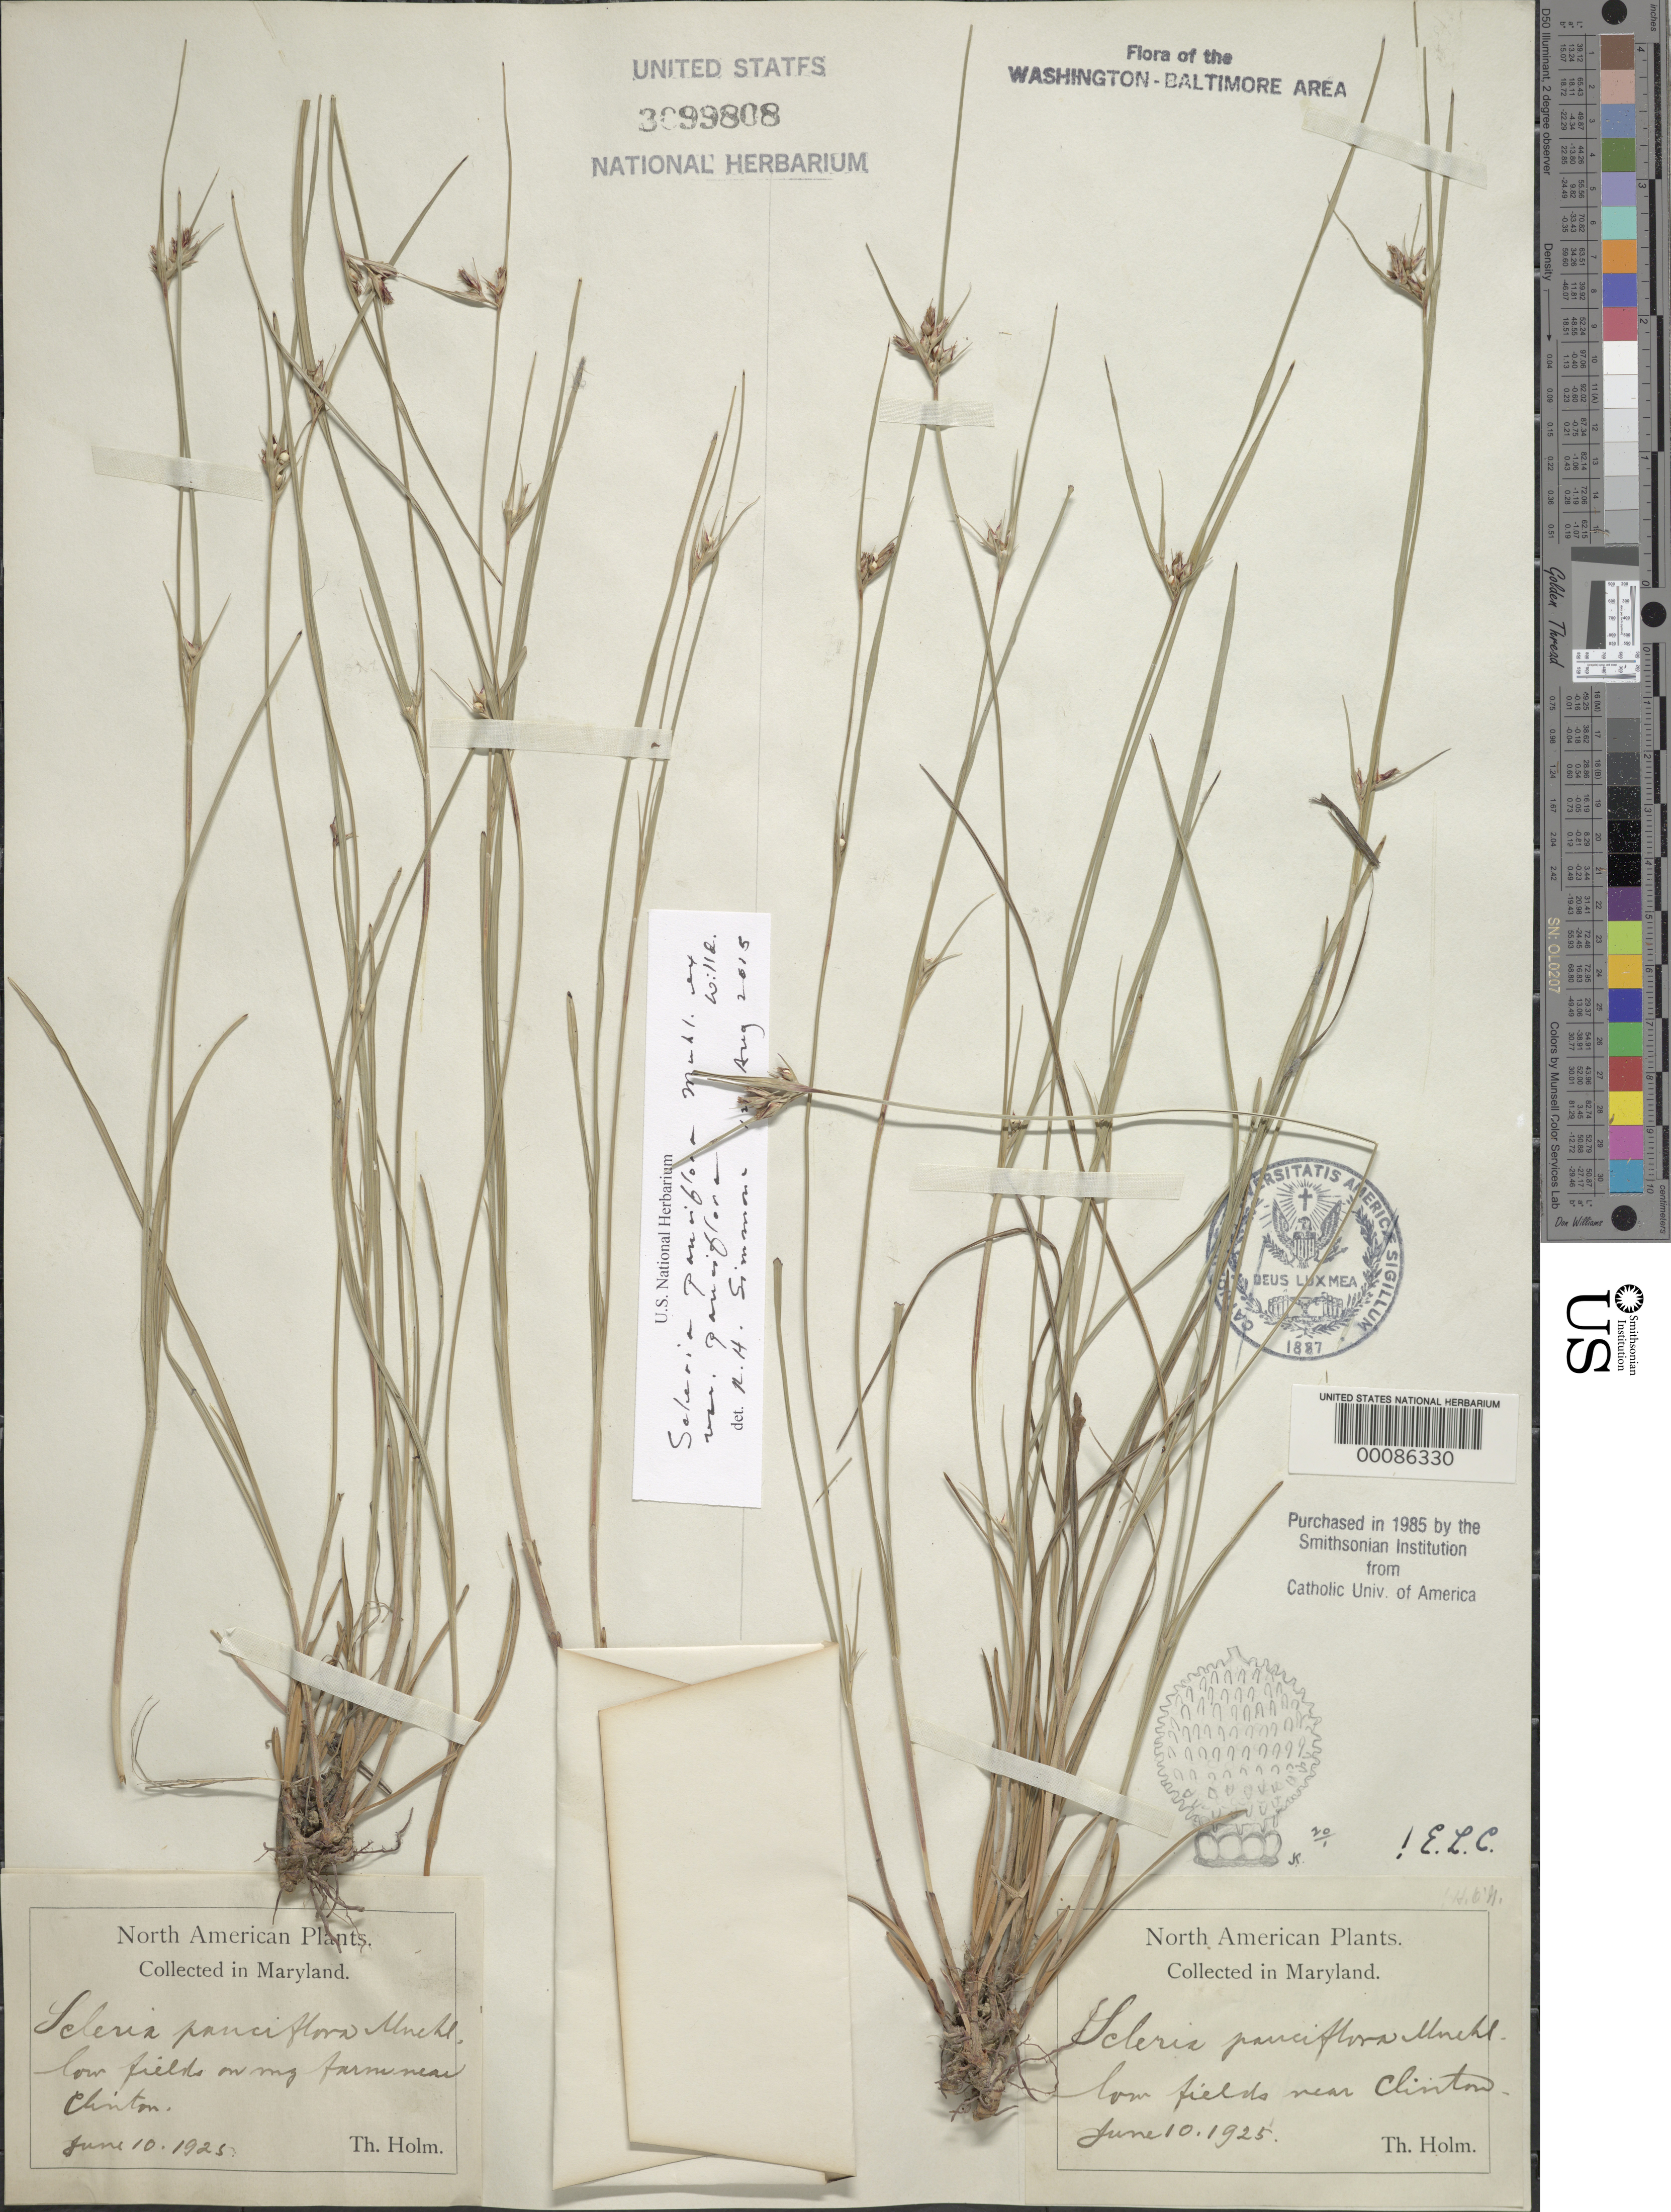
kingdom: Plantae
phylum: Tracheophyta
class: Liliopsida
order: Poales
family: Cyperaceae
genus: Scleria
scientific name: Scleria pauciflora var. pauciflora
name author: Muhl. ex Willd.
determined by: Simmons, R. H., (UNITED STATES)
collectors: T. Holm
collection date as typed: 10 Jun 1925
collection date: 1925-06-10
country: United States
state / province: Maryland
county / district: Prince George's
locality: Near Clinton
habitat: Low fields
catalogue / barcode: US 3099808